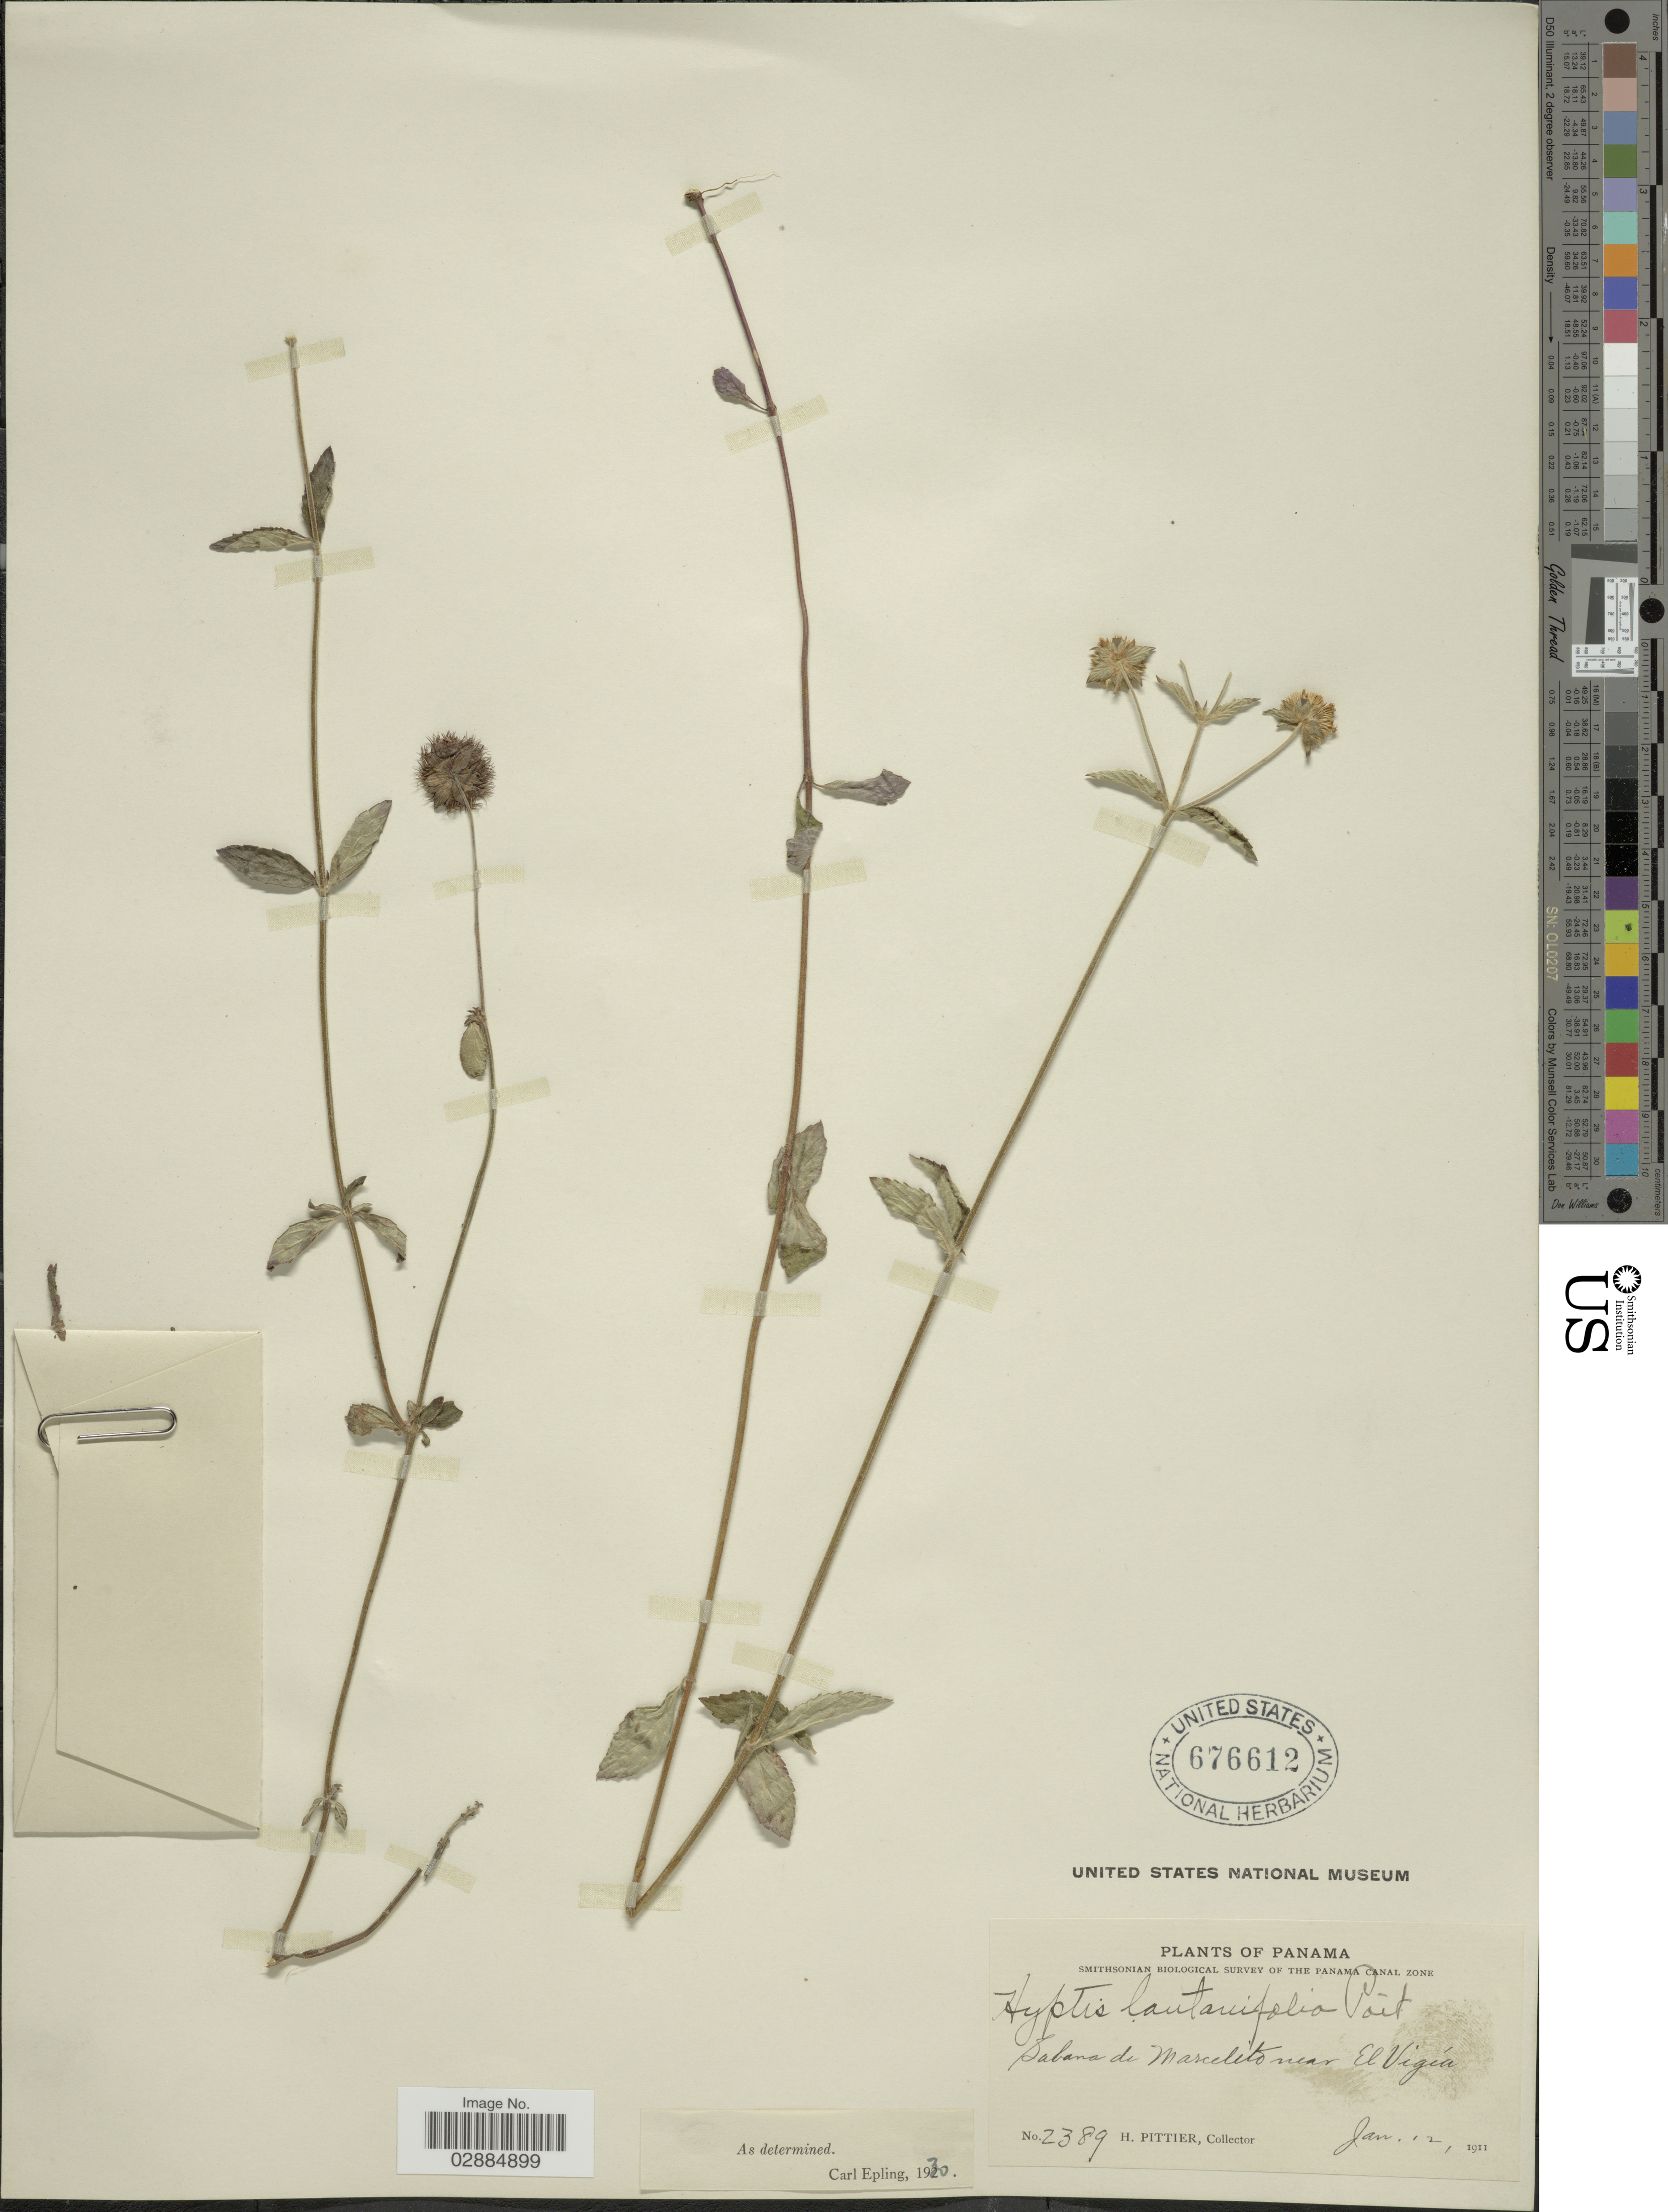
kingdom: Plantae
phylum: Tracheophyta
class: Magnoliopsida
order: Lamiales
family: Lamiaceae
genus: Hyptis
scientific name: Hyptis lantanifolia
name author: Poit.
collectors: H. F. Pittier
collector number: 2389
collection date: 1911-01-12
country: Panama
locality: Sabana de Marcelito near El Vigía.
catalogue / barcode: US 676612